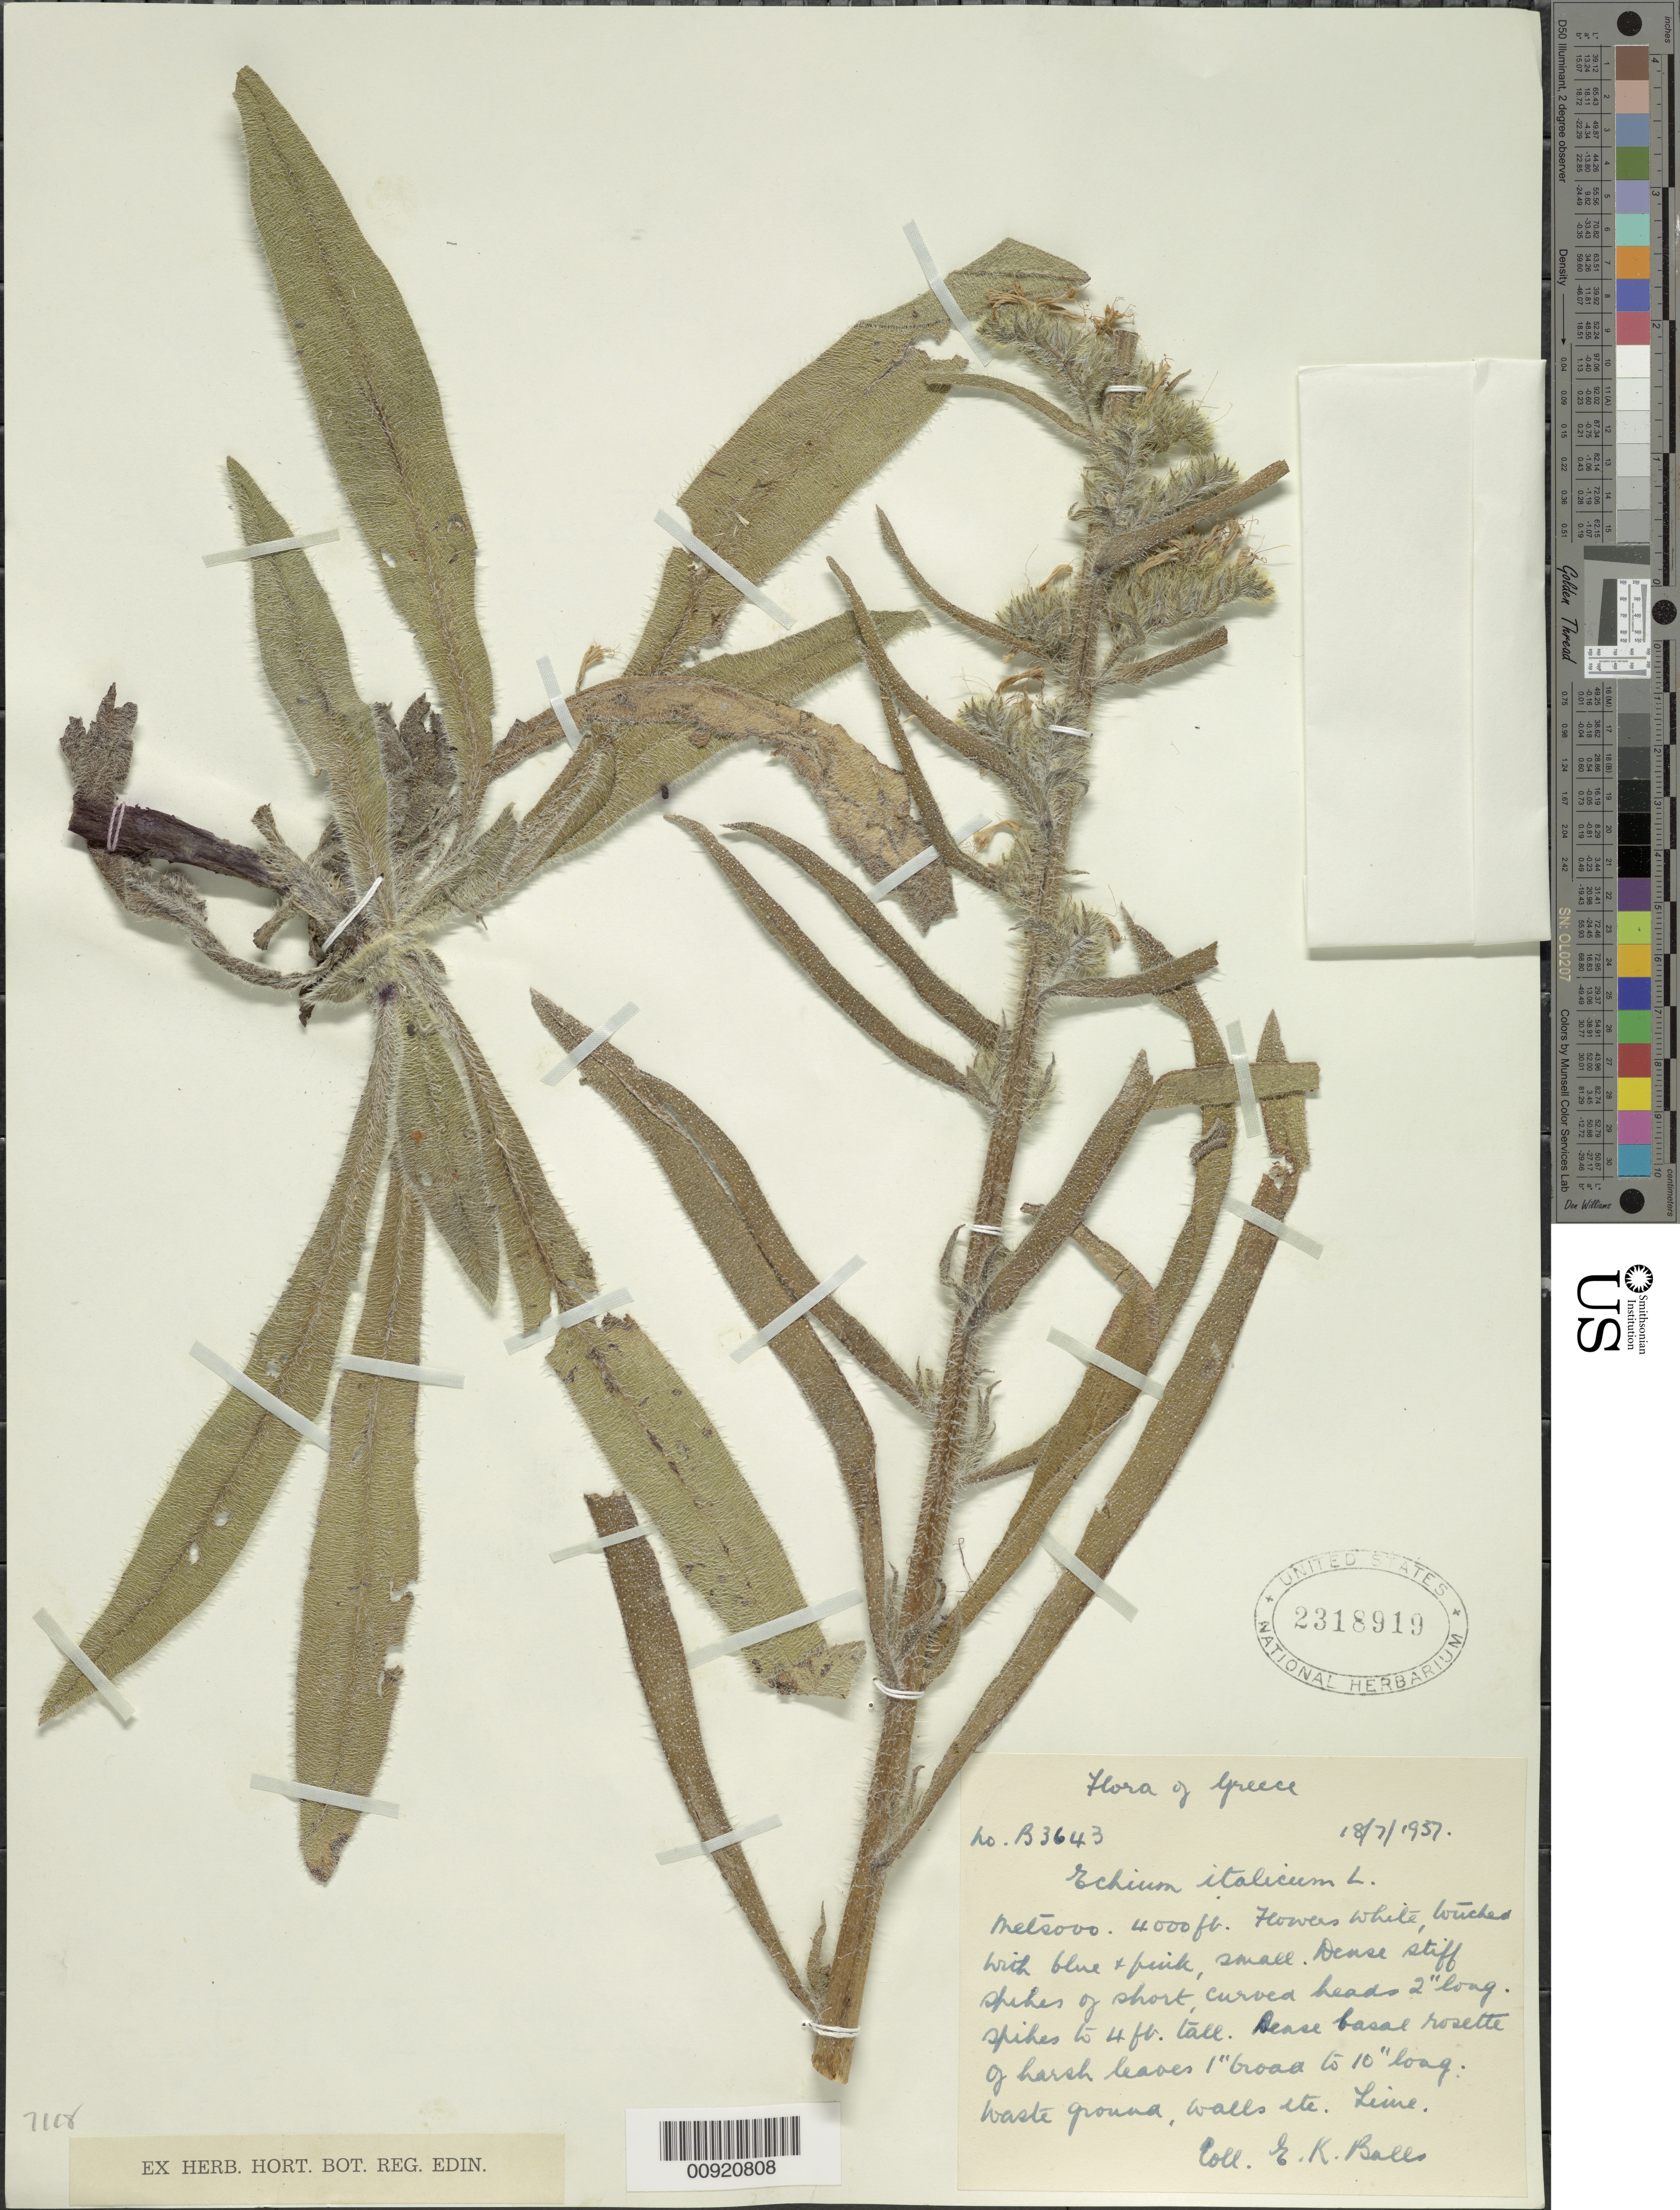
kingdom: Plantae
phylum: Tracheophyta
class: Magnoliopsida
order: Boraginales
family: Boraginaceae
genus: Echium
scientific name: Echium italicum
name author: L.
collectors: E. K. Balls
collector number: B 3643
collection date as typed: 18 Jul 1937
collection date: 1937-07-18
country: Greece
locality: Waste ground, walls etc. Leiue.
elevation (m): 1219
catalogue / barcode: US 2318919